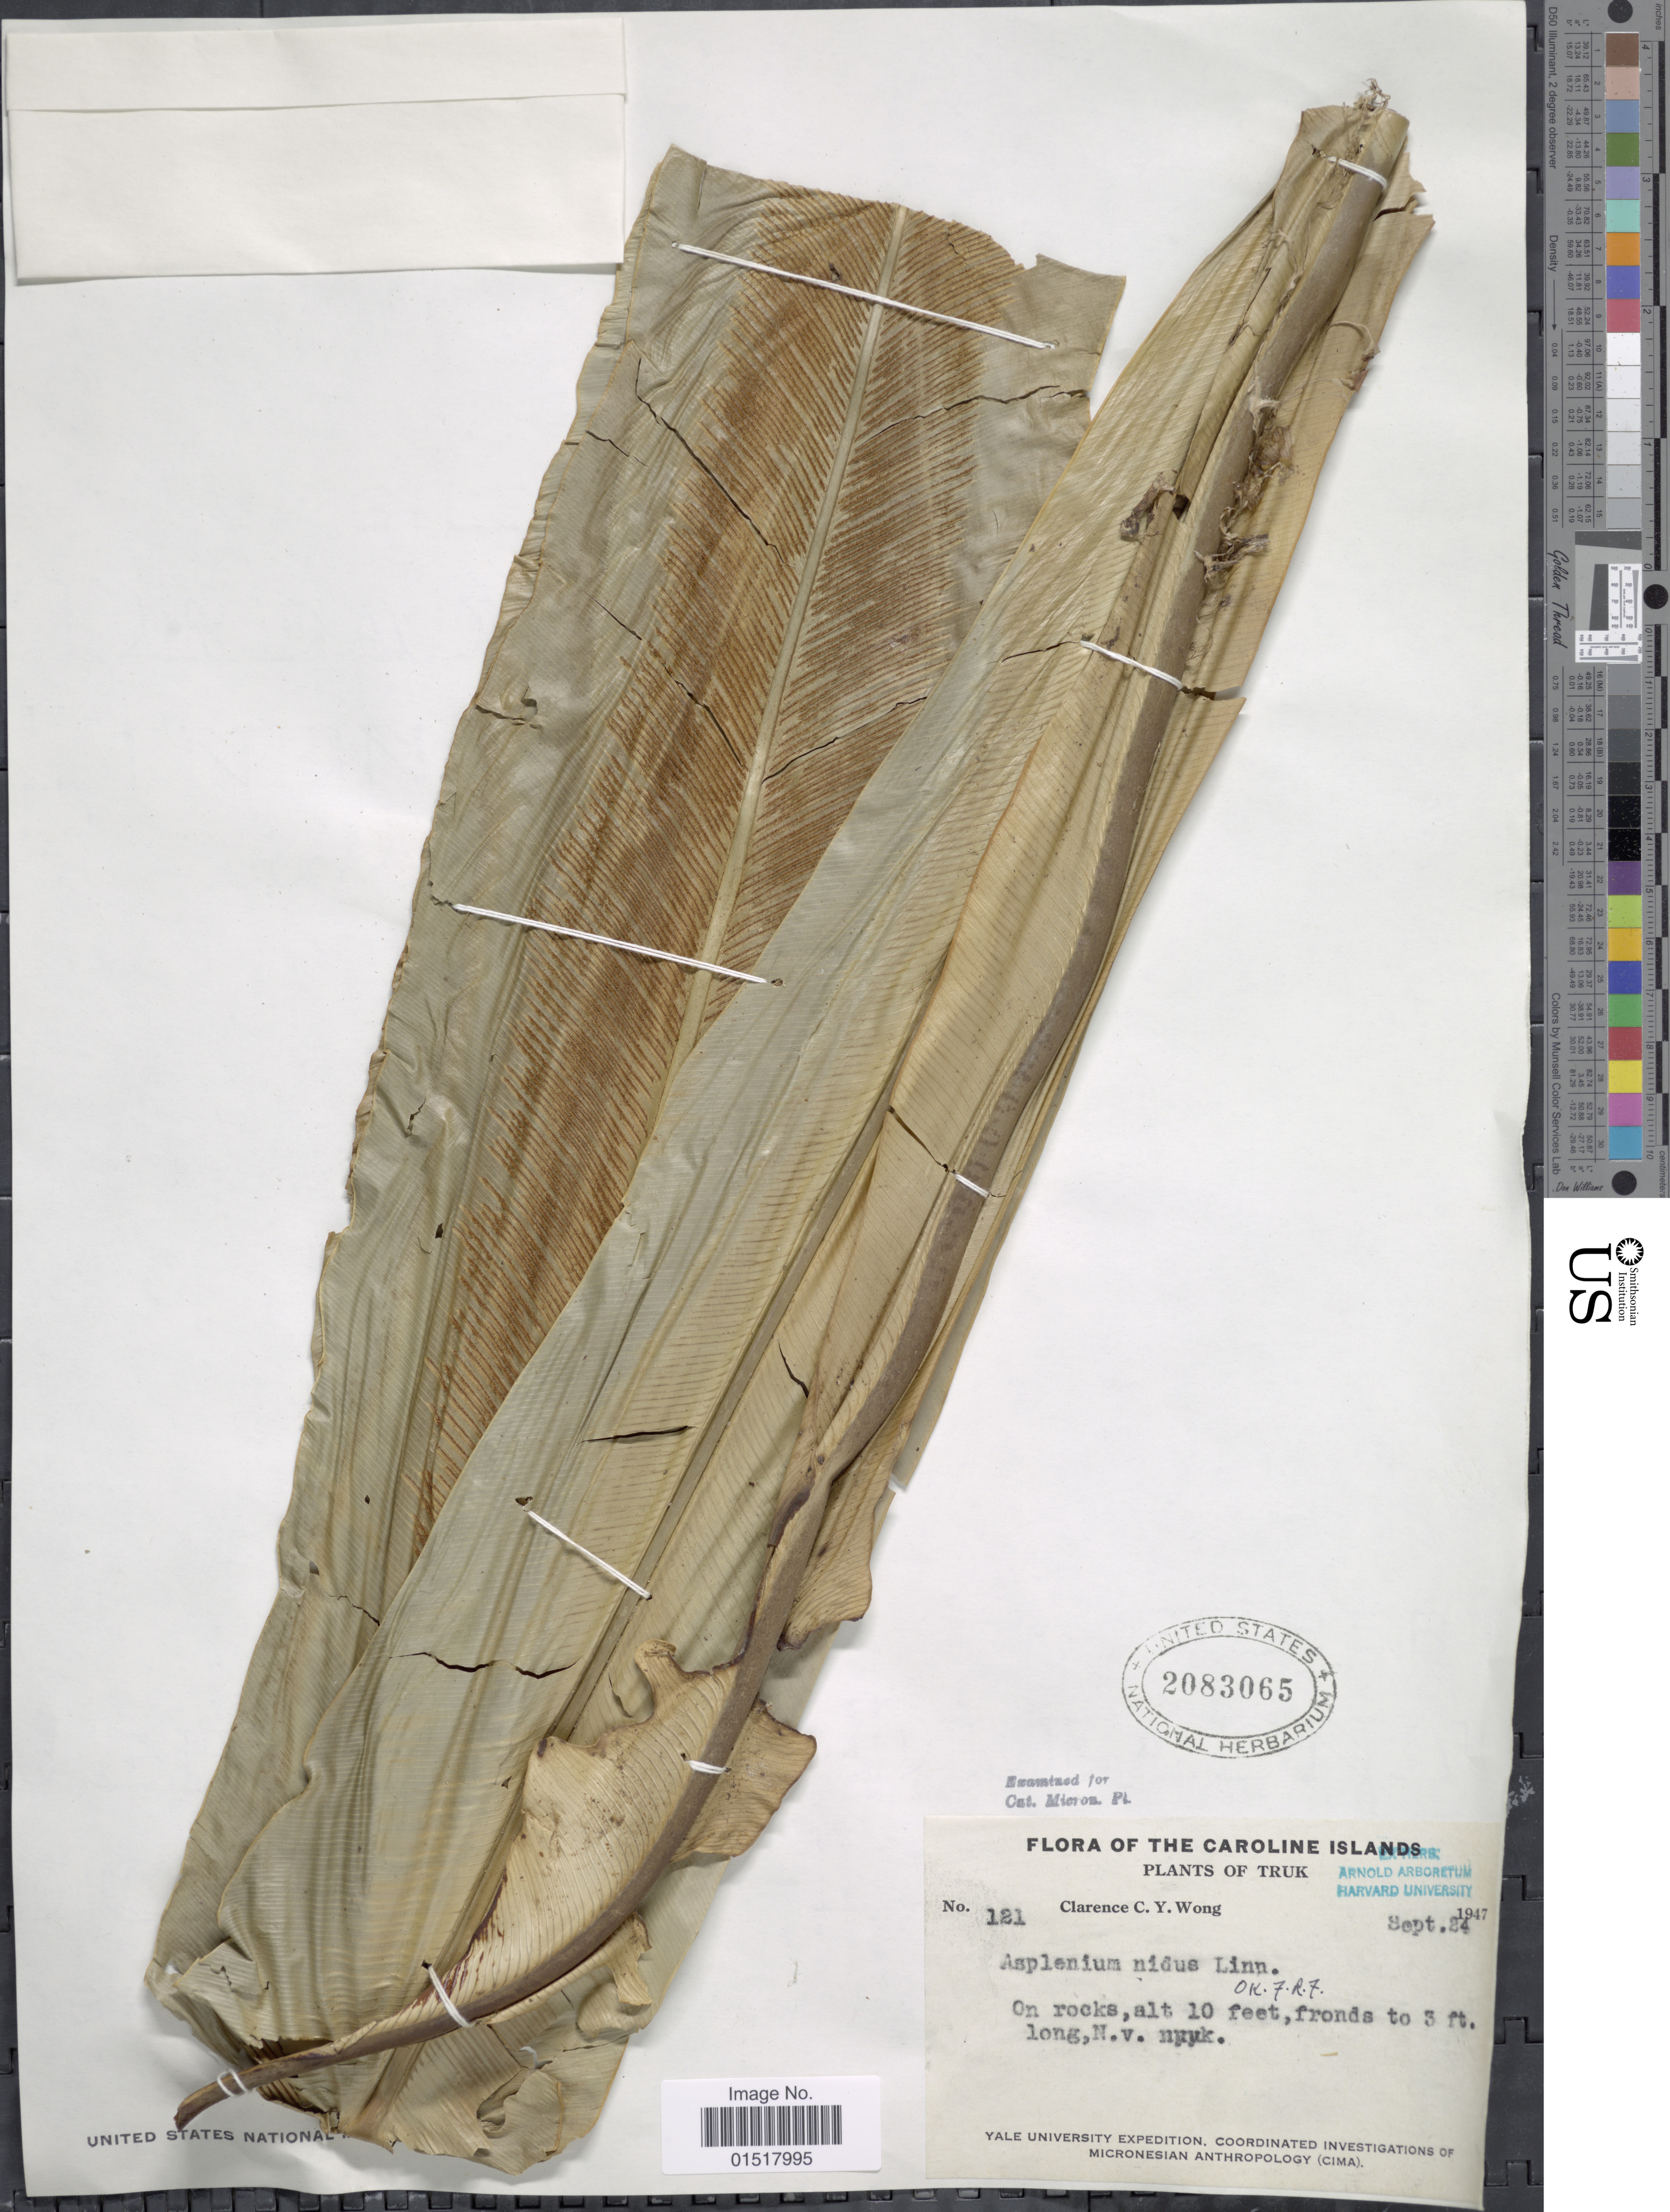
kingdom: Plantae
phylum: Tracheophyta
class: Polypodiopsida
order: Polypodiales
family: Aspleniaceae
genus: Asplenium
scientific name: Asplenium nidus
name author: L.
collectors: C. Y. C. Wong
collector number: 121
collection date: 1947-09-24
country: Micronesia, Federated States of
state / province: Truk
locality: Caroline Islands.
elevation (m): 3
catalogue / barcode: US 2083065